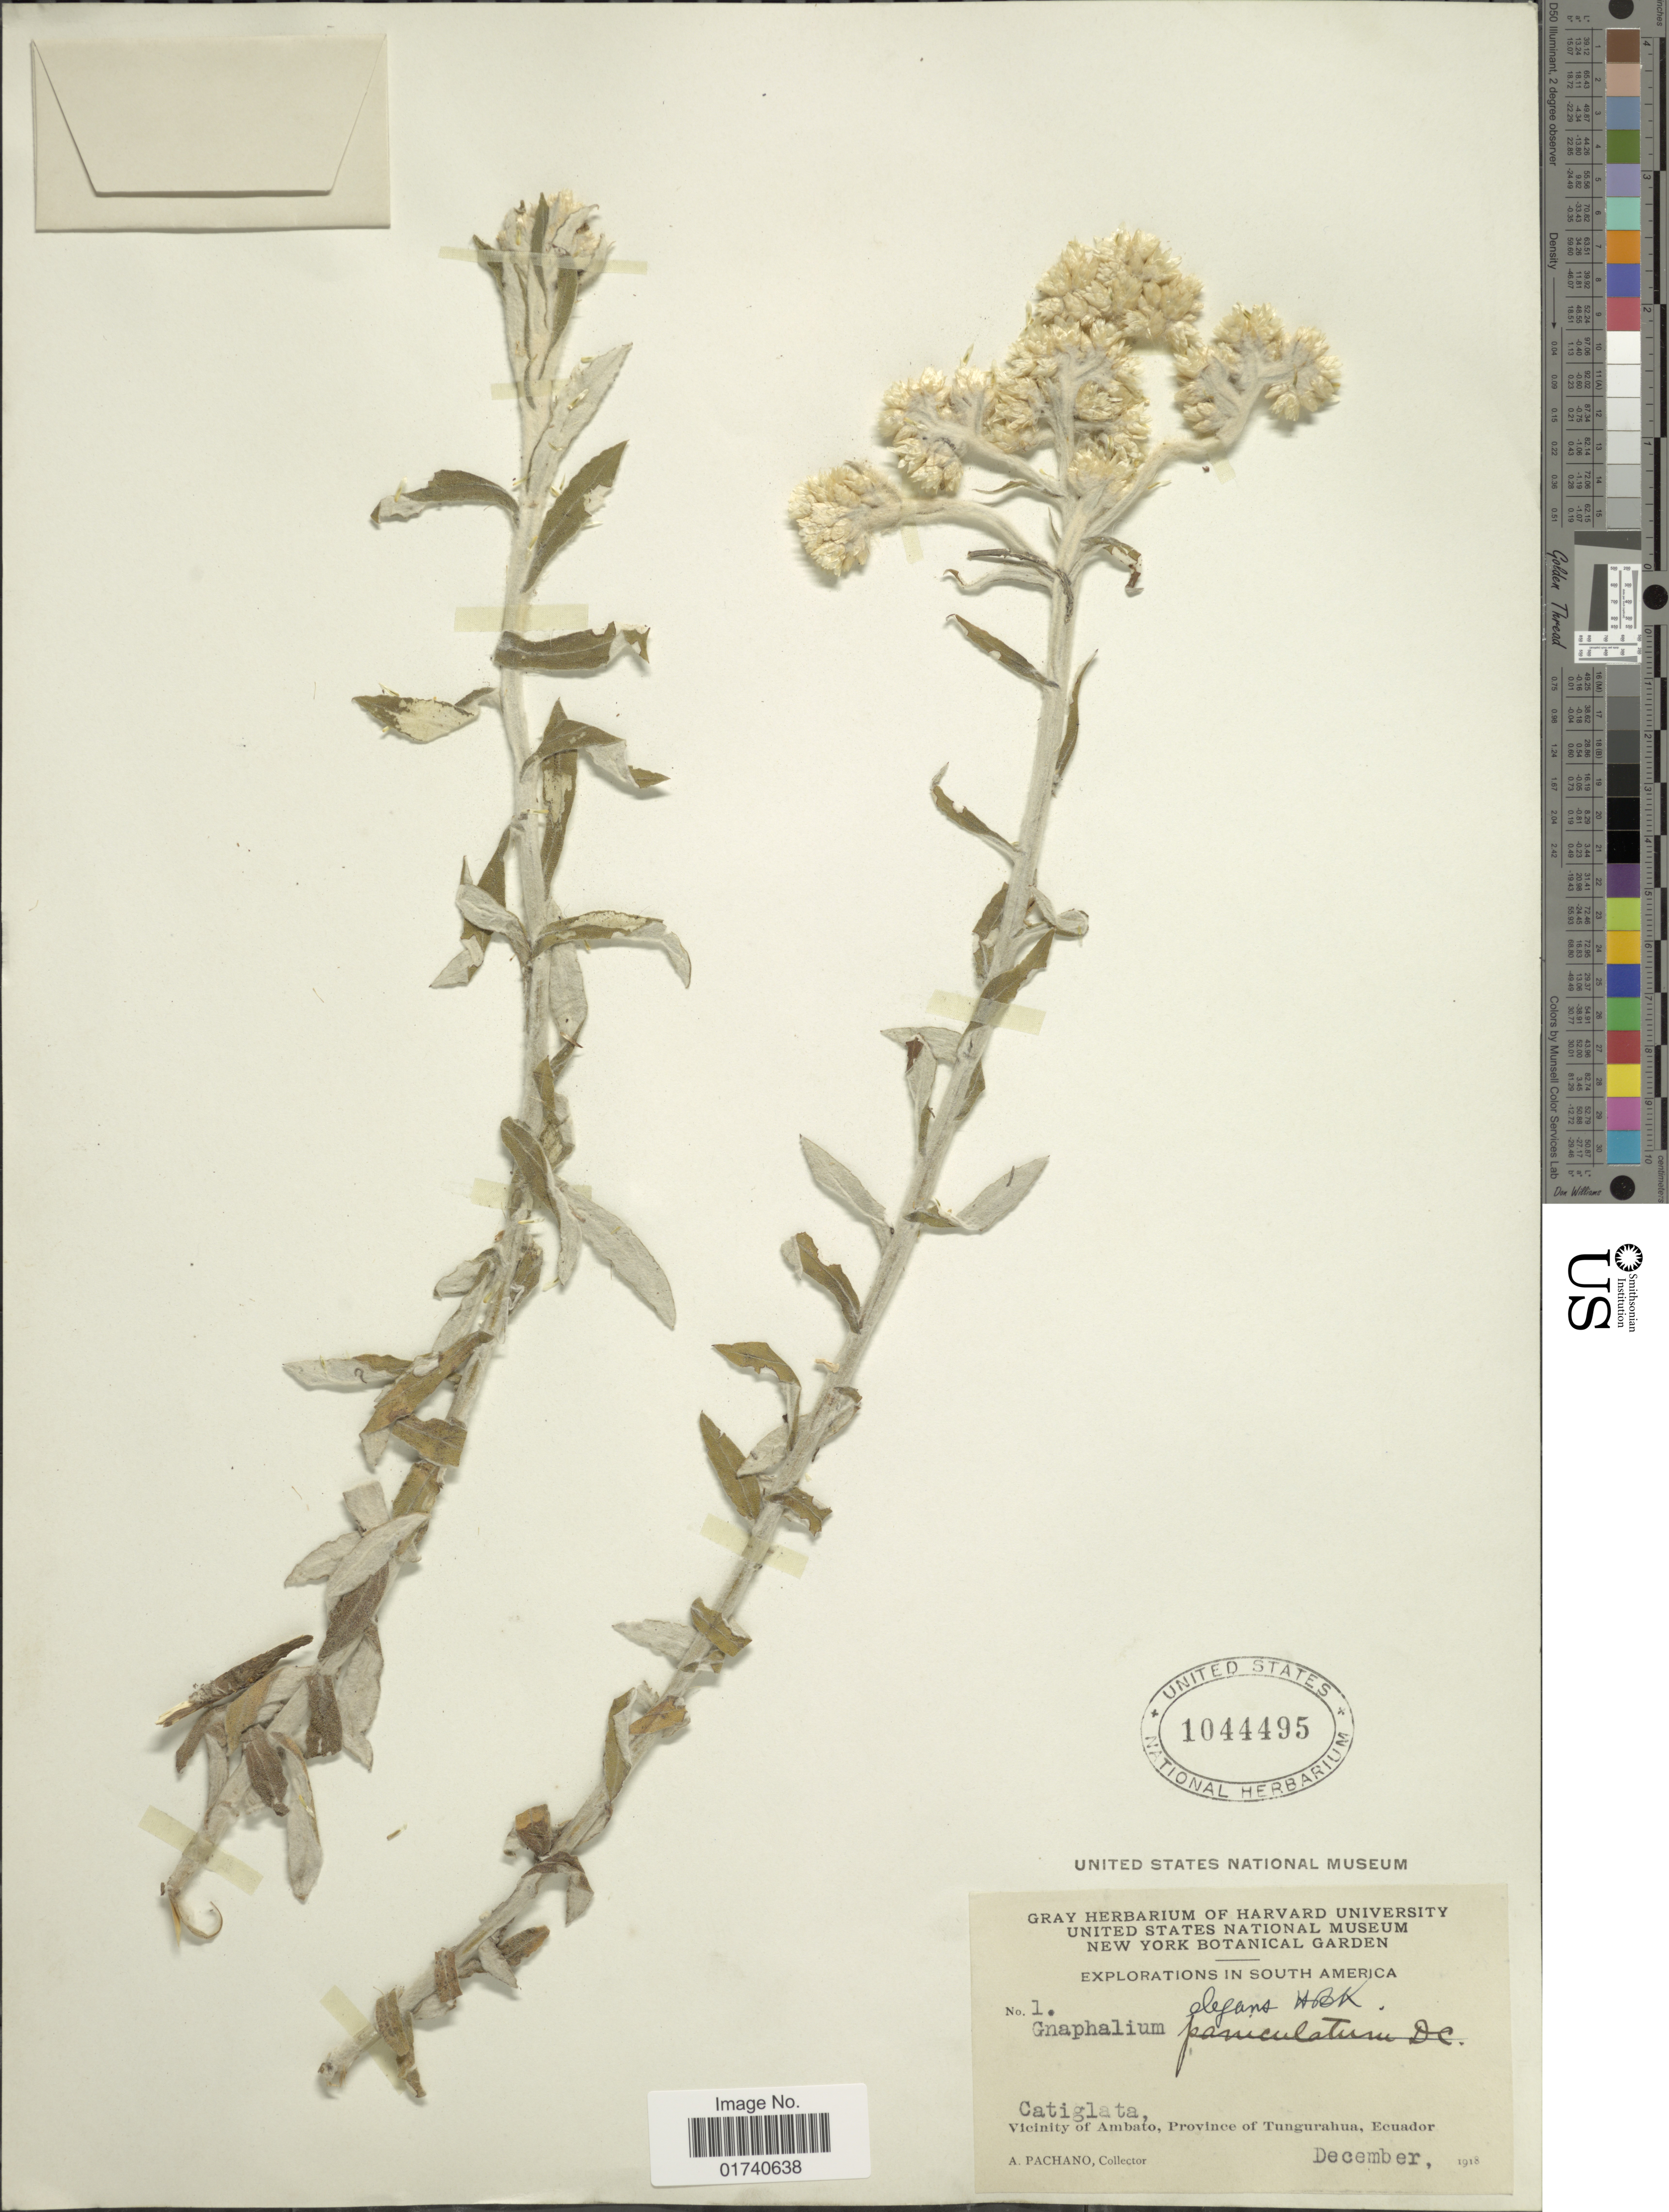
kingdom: Plantae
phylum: Tracheophyta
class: Magnoliopsida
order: Asterales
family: Asteraceae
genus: Pseudognaphalium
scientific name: Pseudognaphalium elegans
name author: (Kunth) Kartesz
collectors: A. Pachano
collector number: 1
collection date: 1918-12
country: Ecuador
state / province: Tungurahua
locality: Vicinity of Ambato, Province of Tungurahua. Catiglata.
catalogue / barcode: US 1044495